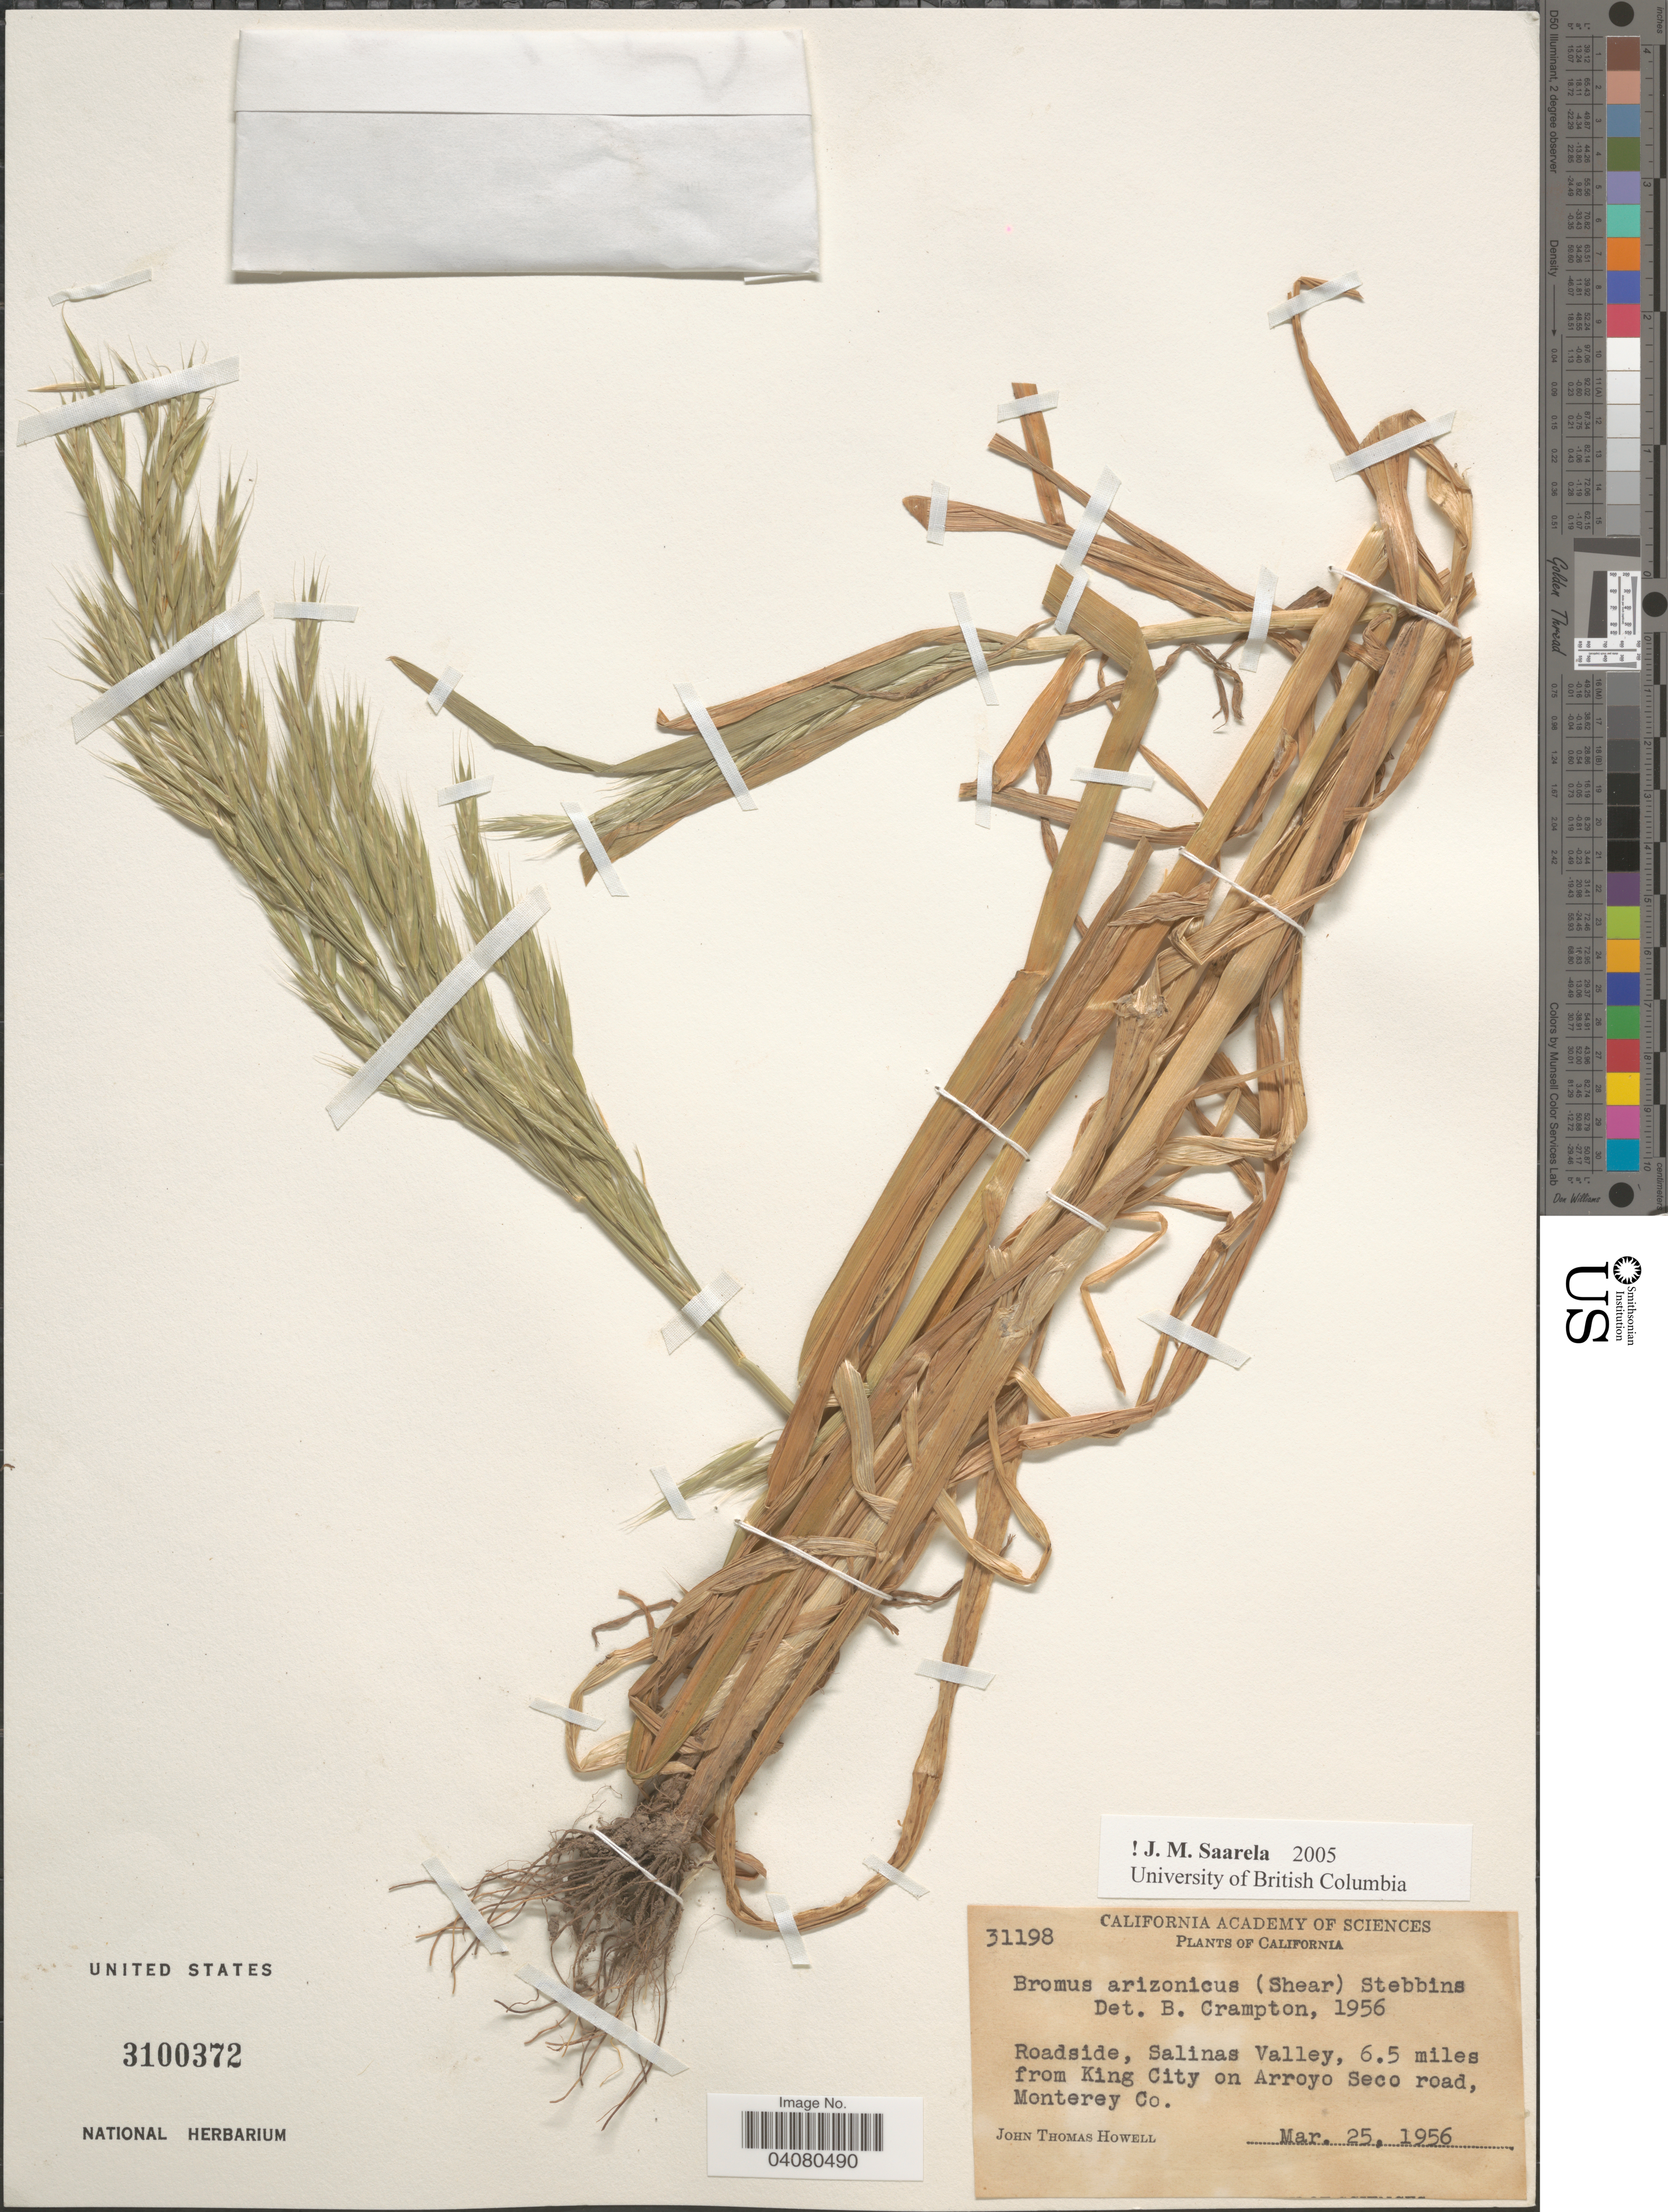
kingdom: Plantae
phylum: Tracheophyta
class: Liliopsida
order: Poales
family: Poaceae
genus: Bromus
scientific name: Bromus arenarius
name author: Labill.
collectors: J. T. Howell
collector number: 31198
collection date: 1956-03-25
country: United States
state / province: California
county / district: Monterey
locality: Roadside, Salinas Valley, 6.5 miles from King City on Arroyo Seco road, Monterey Co.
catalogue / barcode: US 3100372